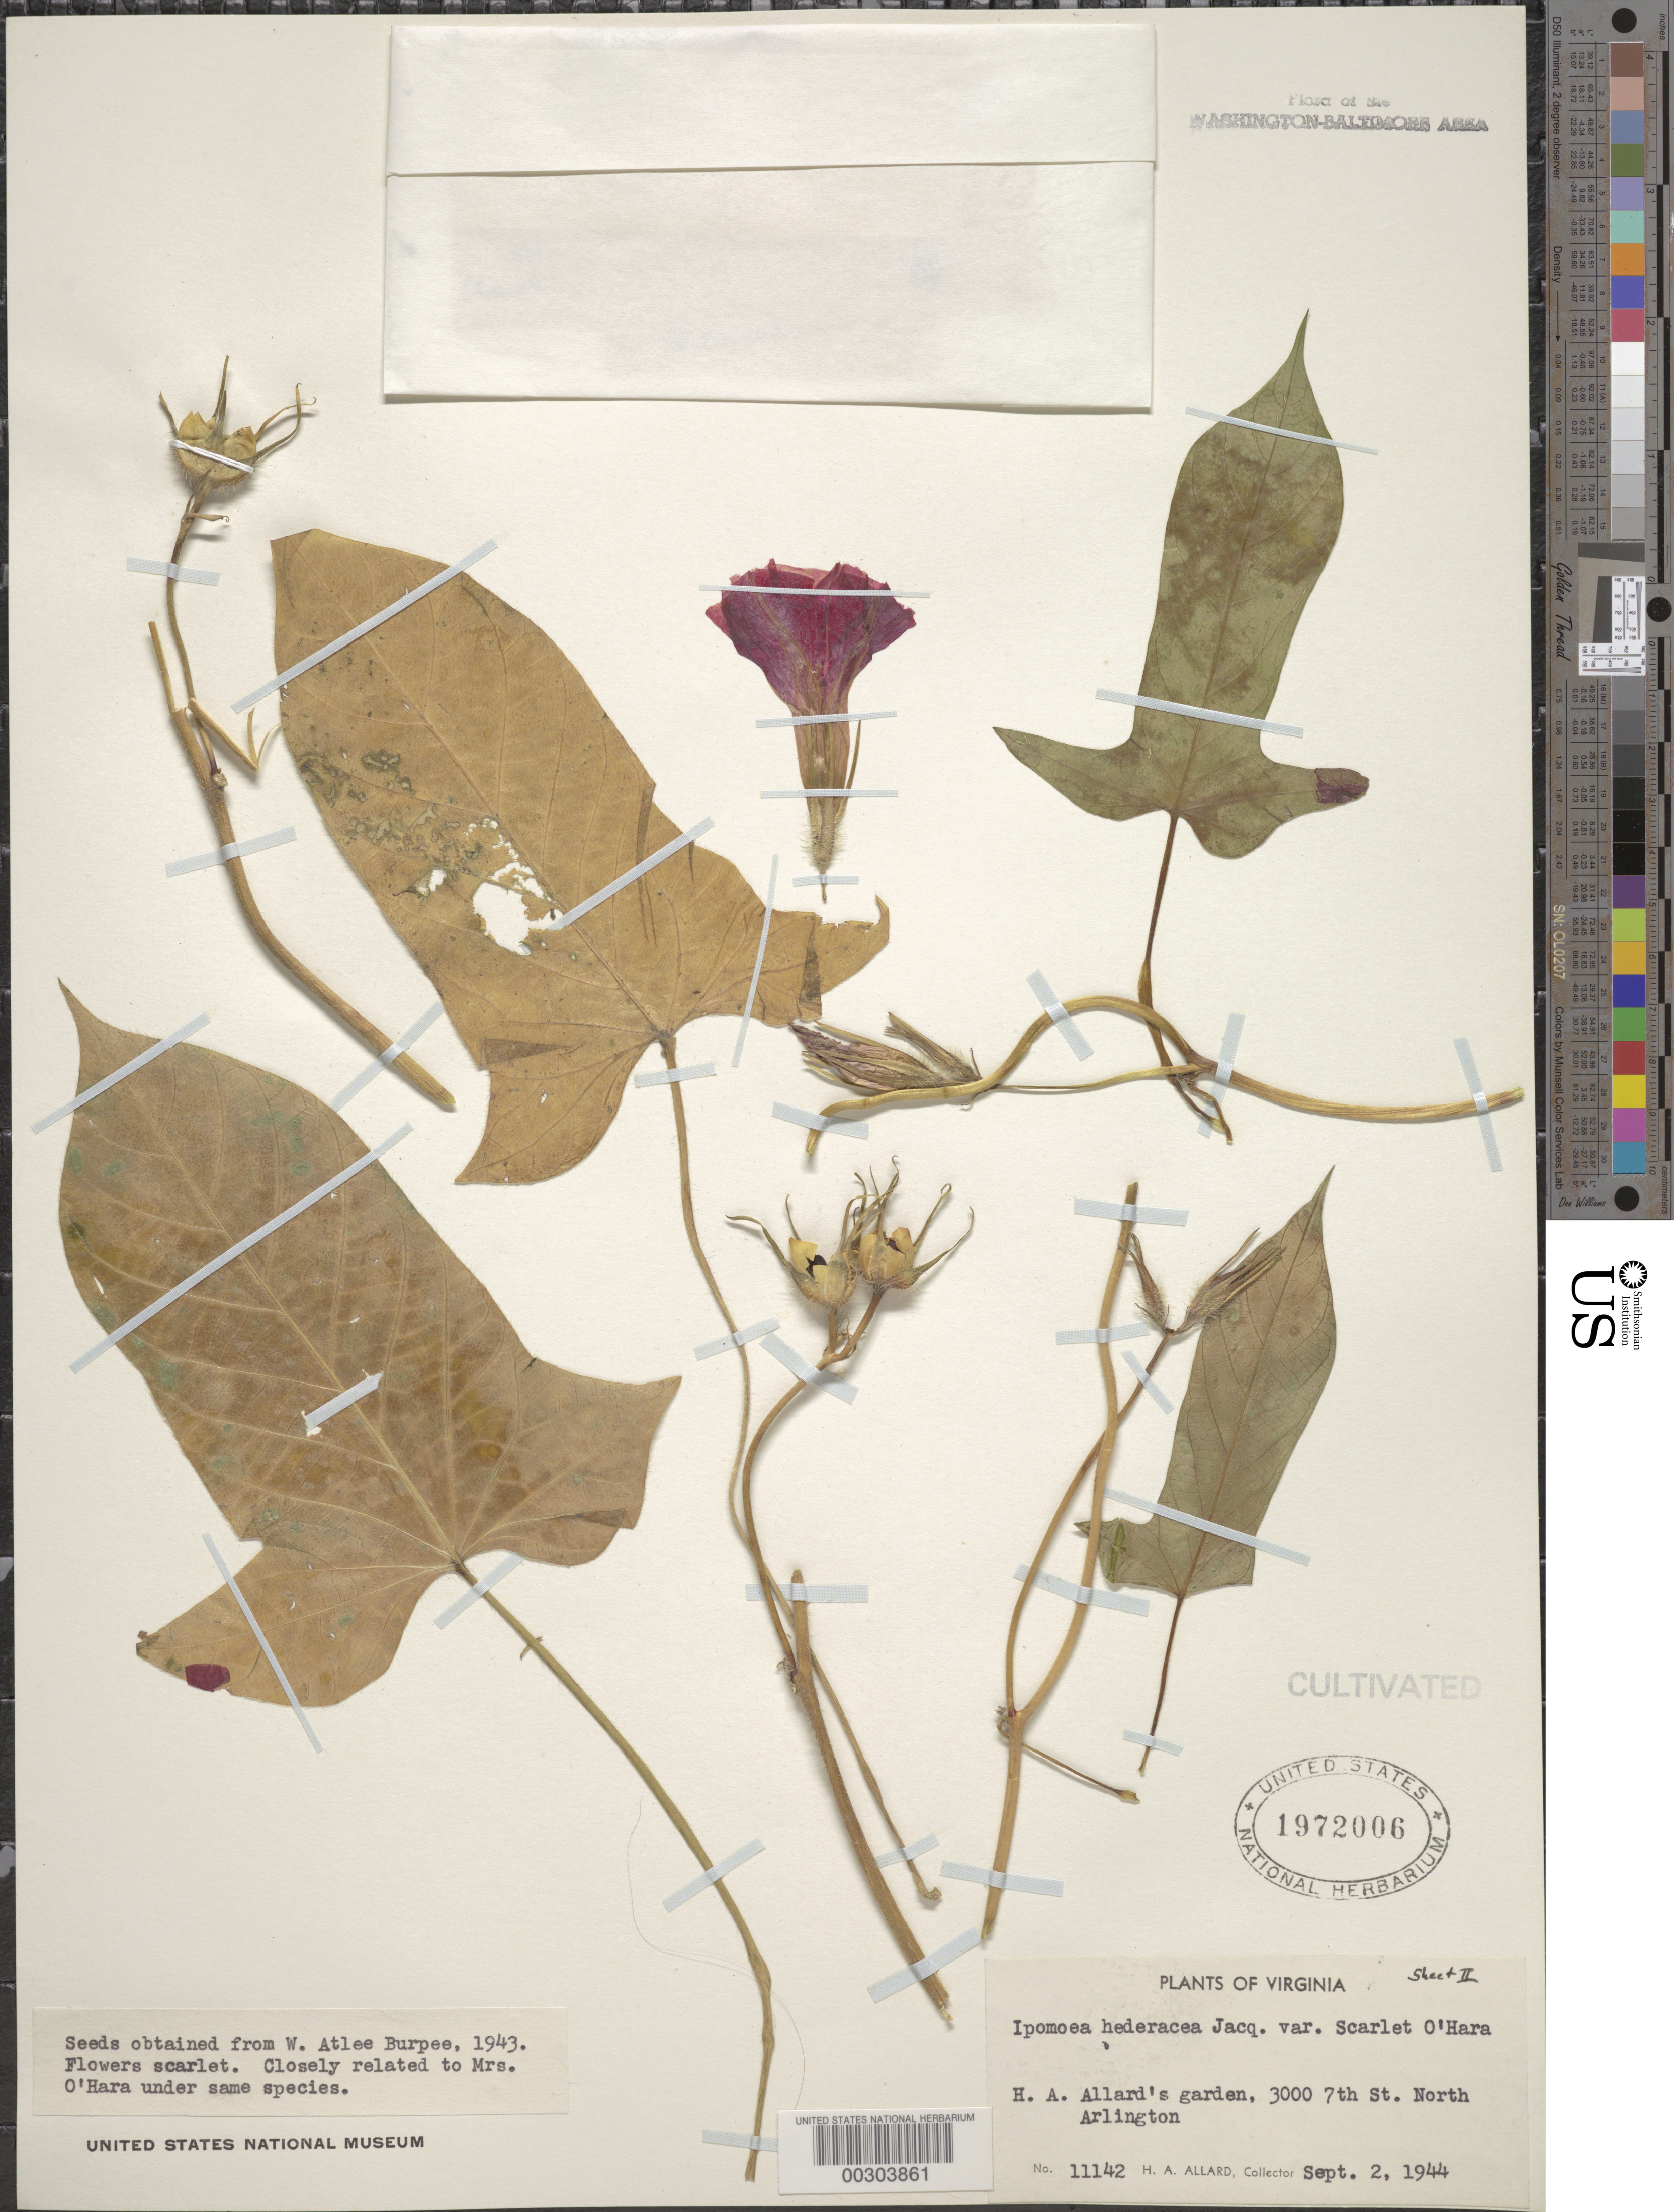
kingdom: Plantae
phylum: Tracheophyta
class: Magnoliopsida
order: Solanales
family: Convolvulaceae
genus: Ipomoea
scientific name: Ipomoea hederacea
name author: Jacq.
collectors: H. A. Allard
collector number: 11142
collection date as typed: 02 Sep 1944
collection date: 1944-09-02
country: United States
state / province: Virginia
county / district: Arlington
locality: Arlington, 3000 7th St N., H.A. Allard's garden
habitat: Garden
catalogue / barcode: US 1972006